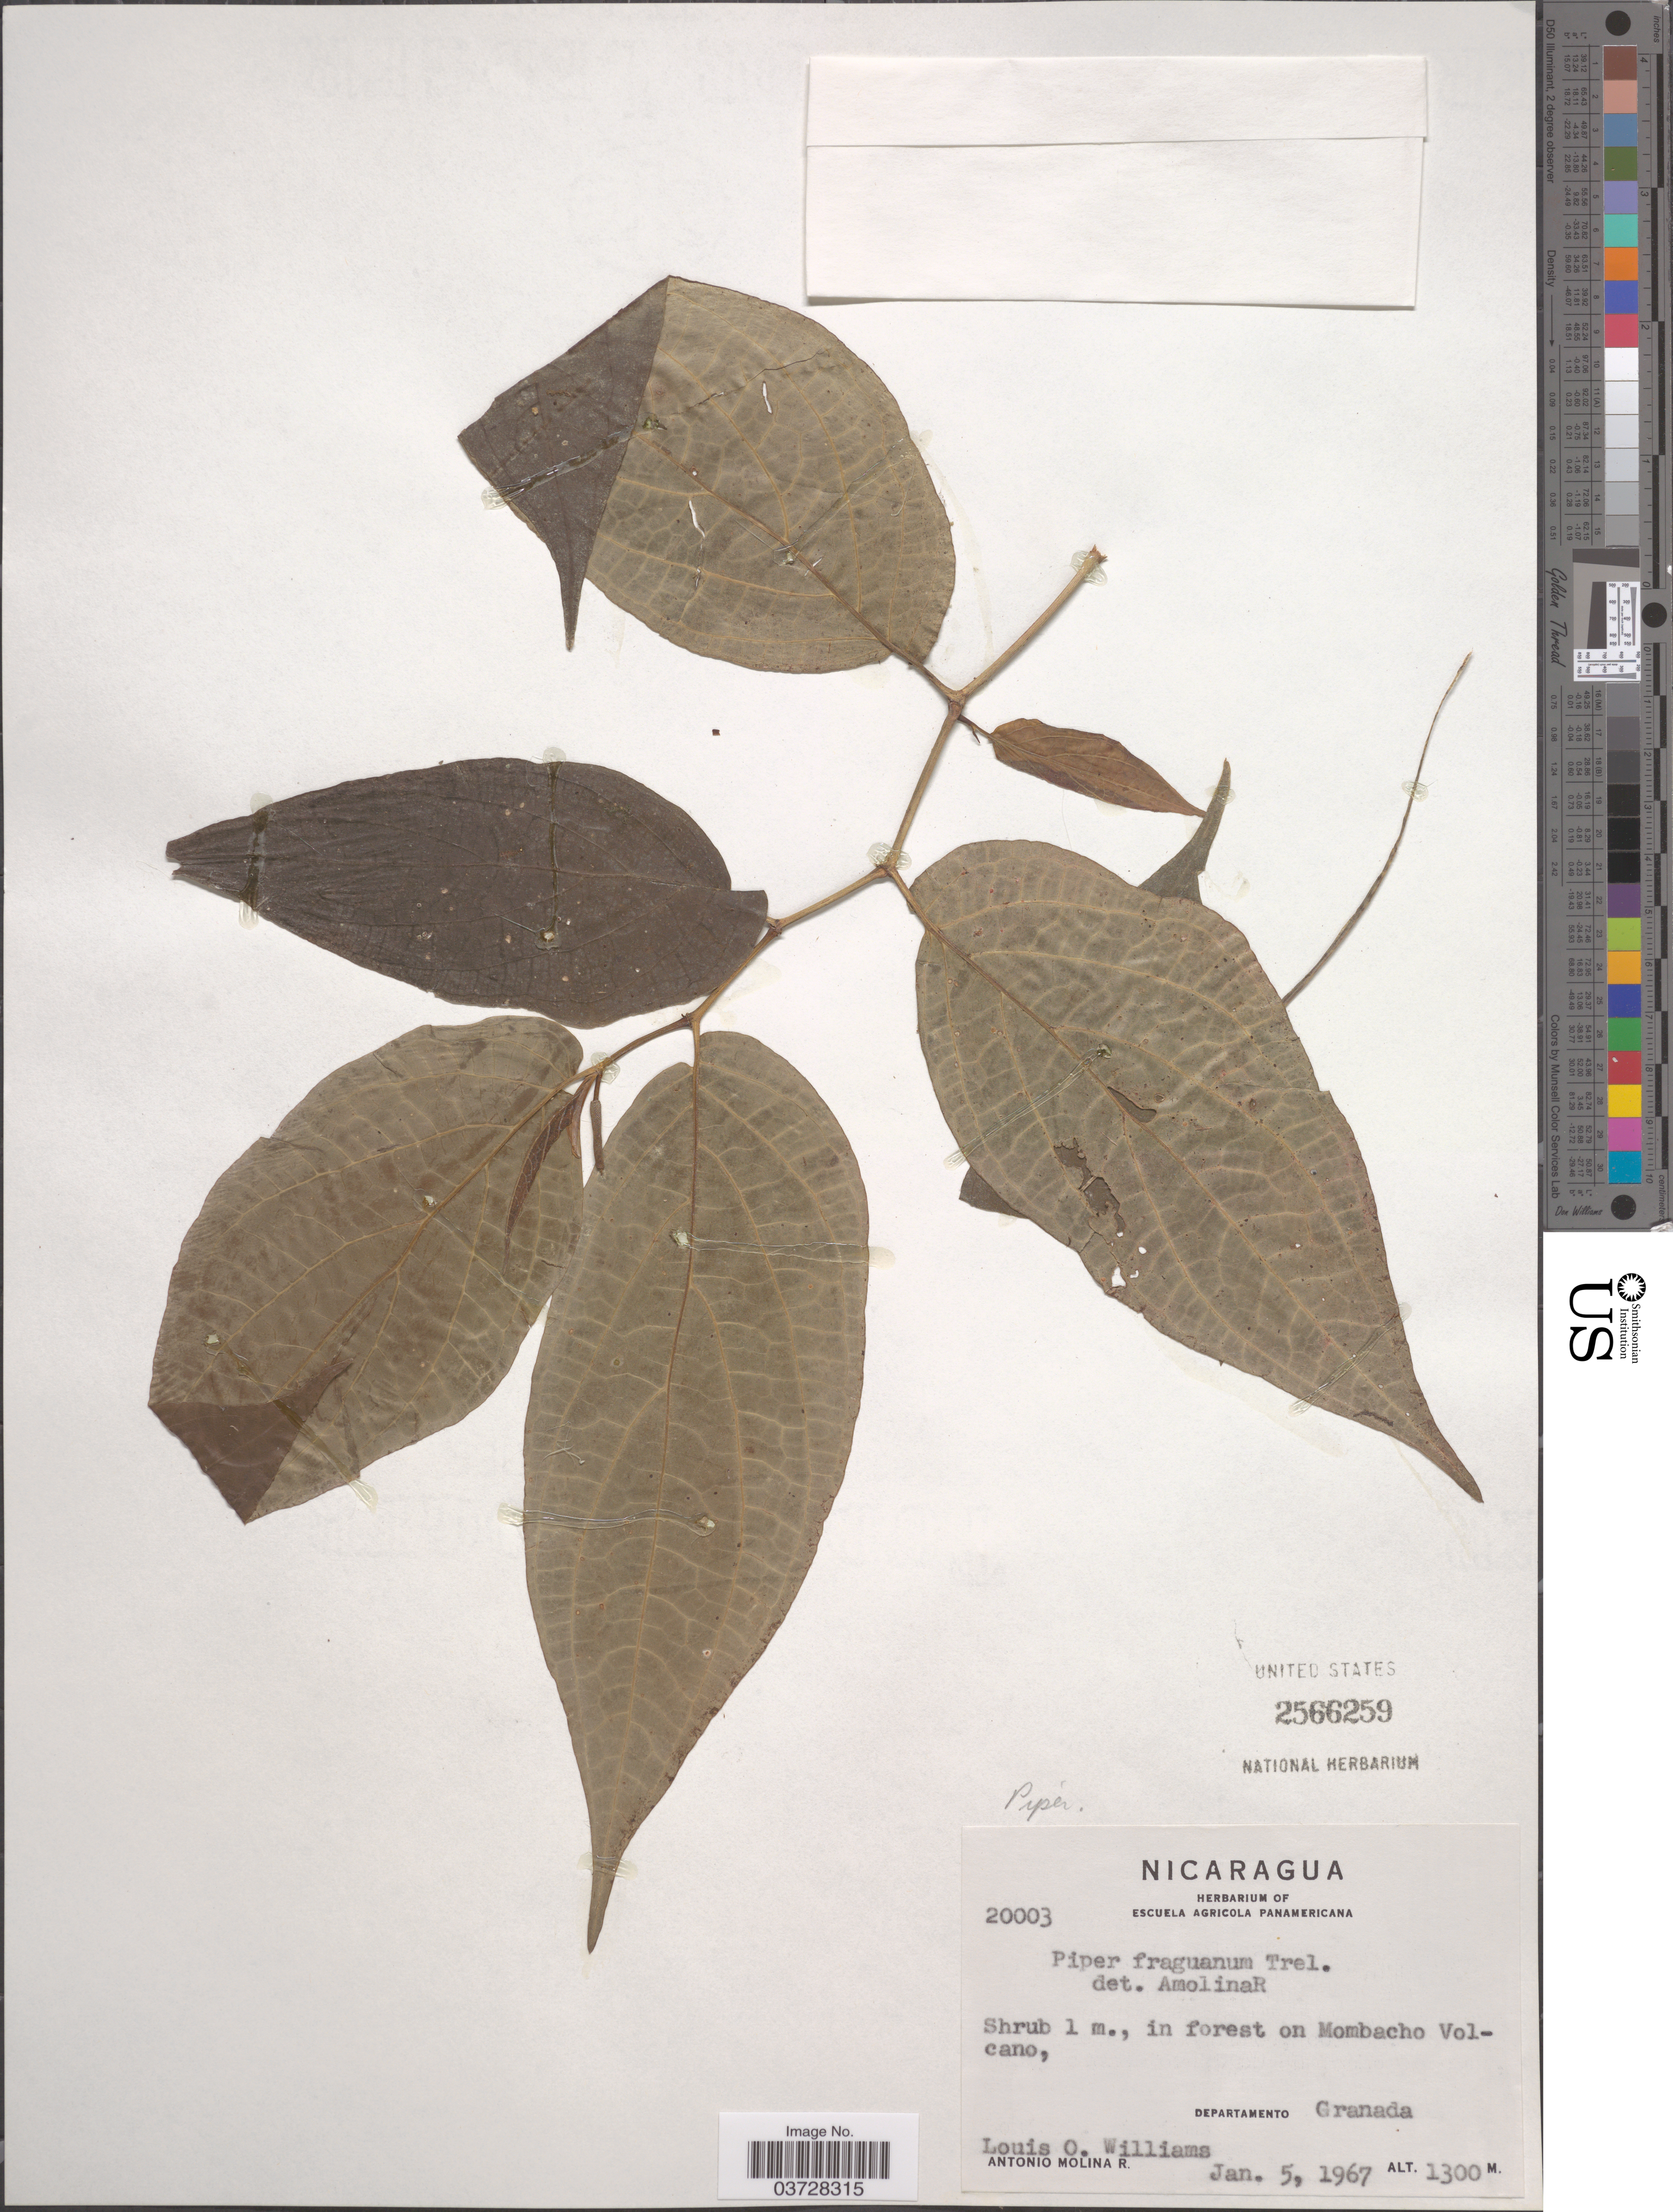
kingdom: Plantae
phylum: Tracheophyta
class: Magnoliopsida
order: Piperales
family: Piperaceae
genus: Piper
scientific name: Piper fraguanum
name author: Trel.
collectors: L. O. Williams & A. Molina R.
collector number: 20003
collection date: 1967-01-05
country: Nicaragua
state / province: Granada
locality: In forest on Mombacho Volcano, Departamento Granada.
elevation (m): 1300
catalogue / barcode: US 2566259